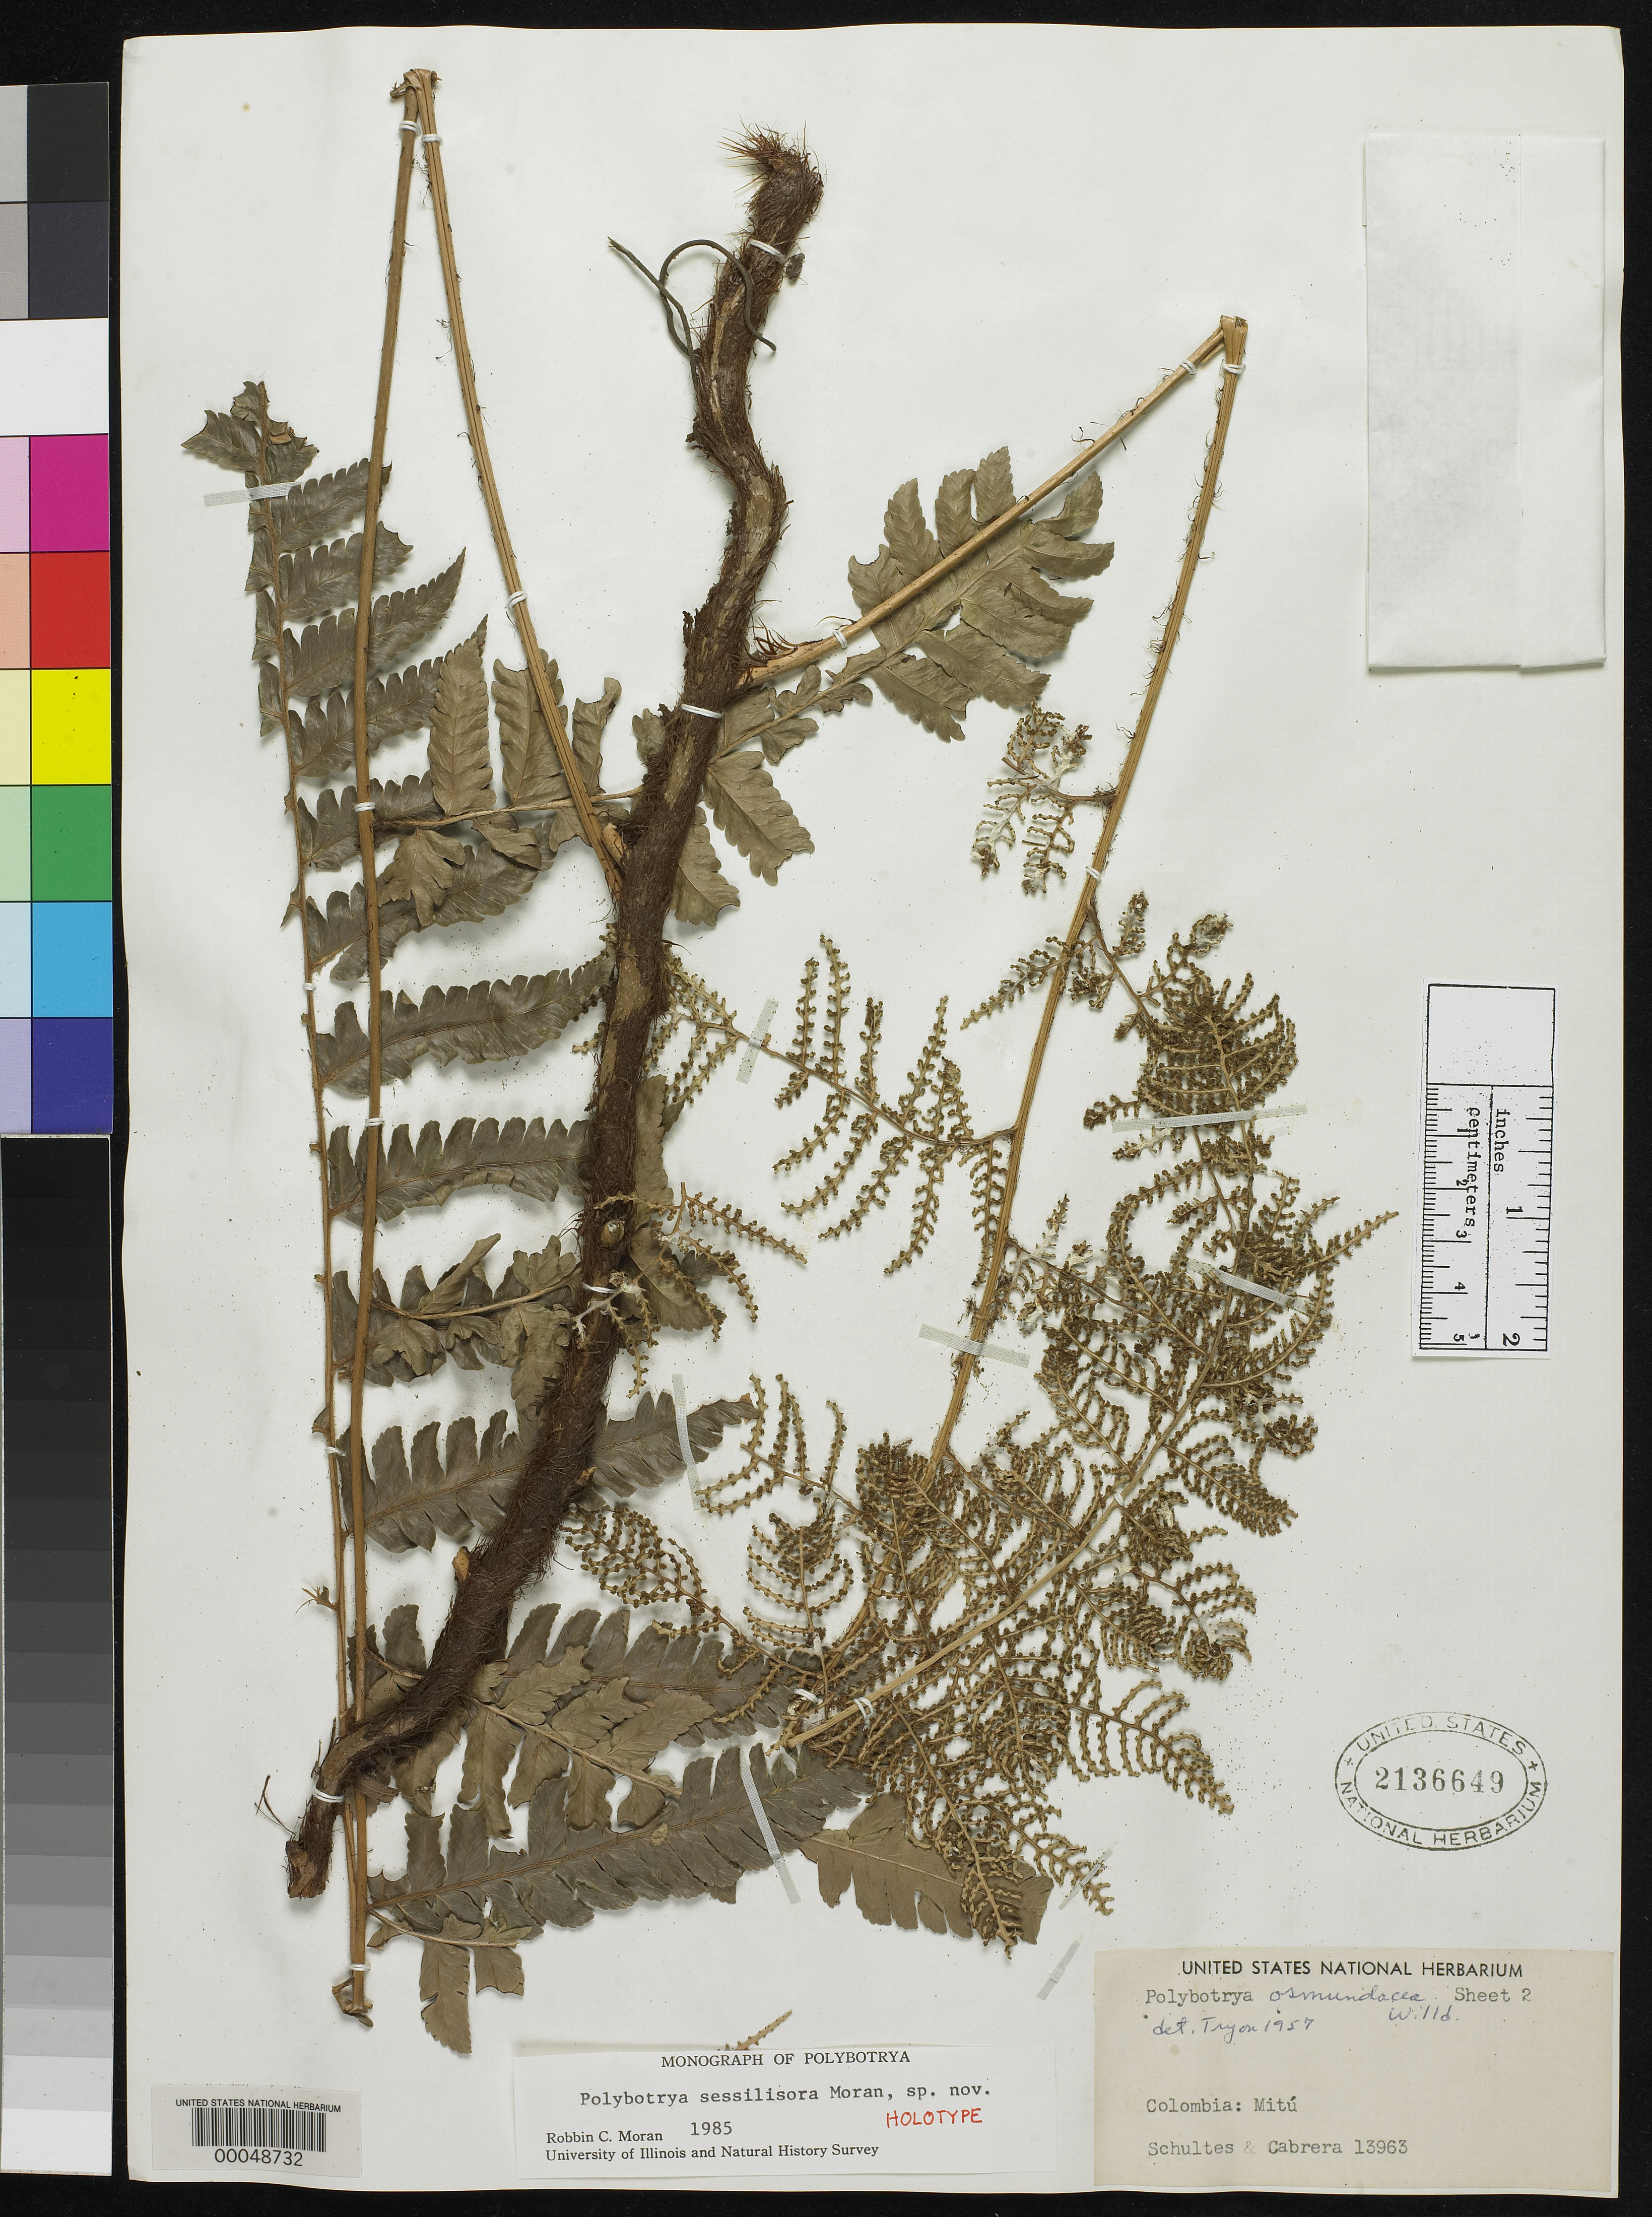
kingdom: Plantae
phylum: Tracheophyta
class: Polypodiopsida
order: Polypodiales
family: Dryopteridaceae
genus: Polybotrya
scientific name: Polybotrya sessilisora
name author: R.C. Moran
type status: Holotype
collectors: R. E. Schultes & I. Cabrera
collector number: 13963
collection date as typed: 08 Sep 1951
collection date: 1951-09-08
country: Colombia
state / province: Vaupés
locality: Mitu and vicinity.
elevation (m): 250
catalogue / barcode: US 2136649